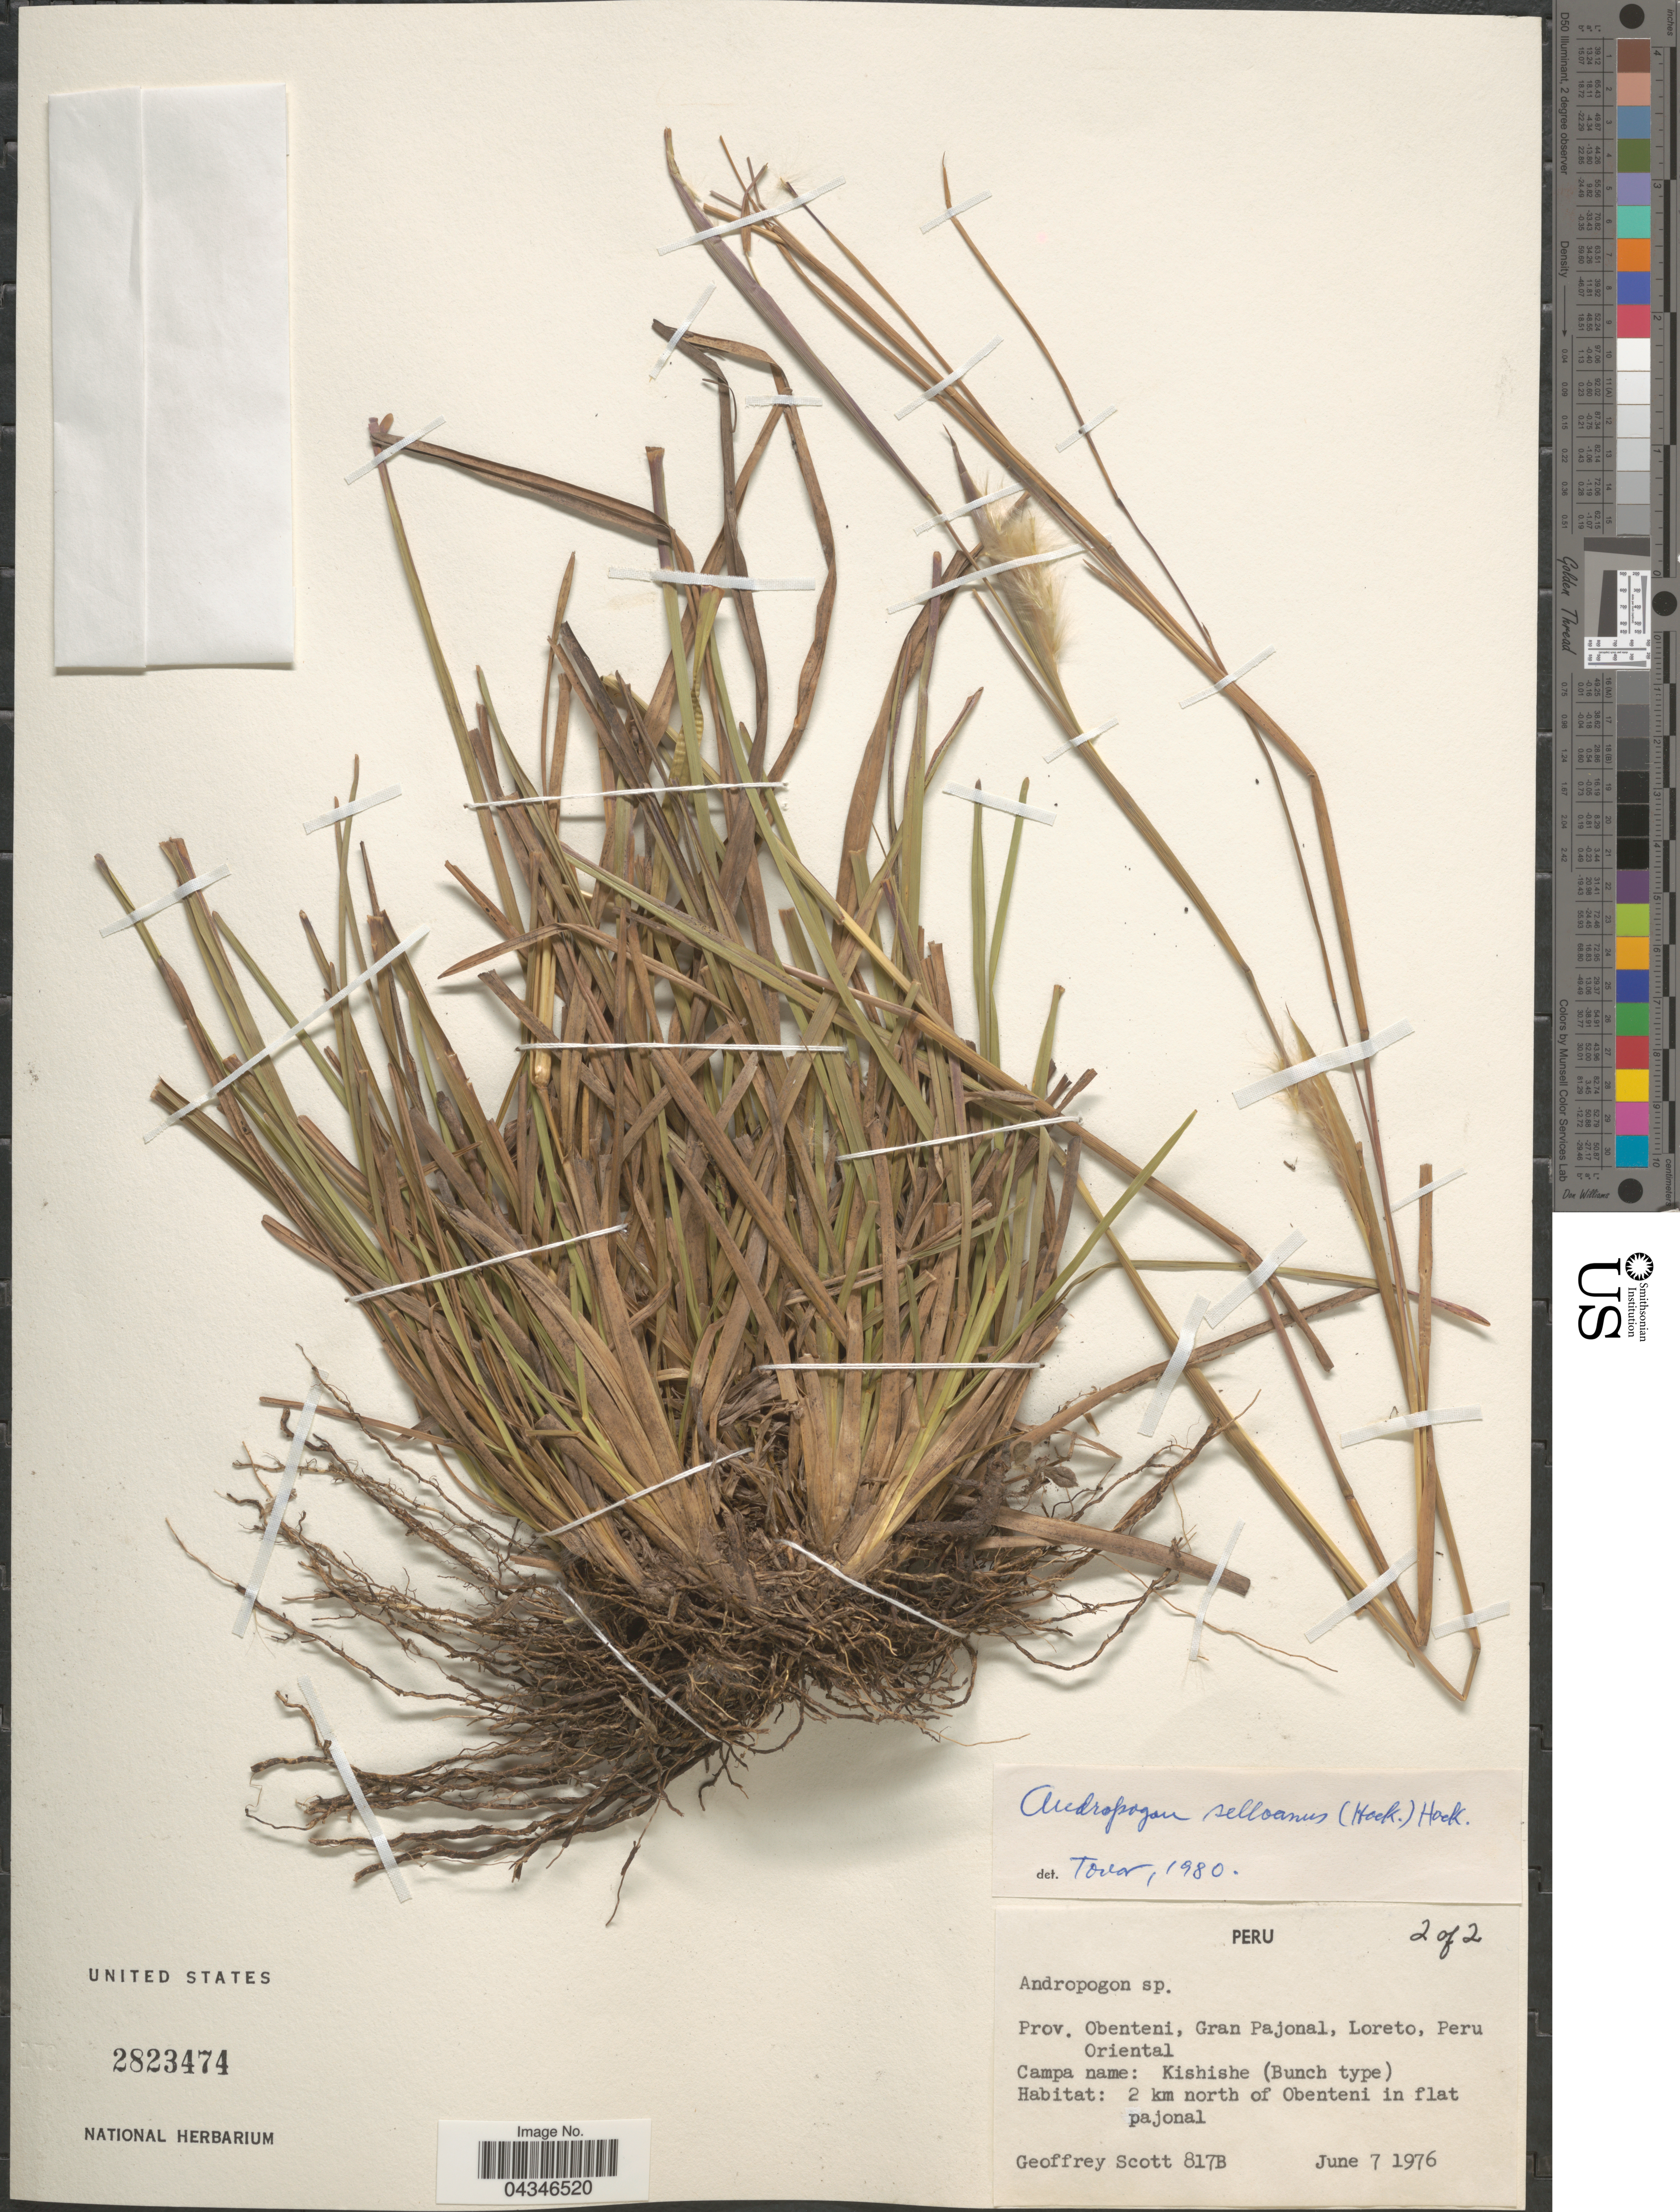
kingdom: Plantae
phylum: Tracheophyta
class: Liliopsida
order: Poales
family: Poaceae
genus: Andropogon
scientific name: Andropogon selloanus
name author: (Hack.) Hack.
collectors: G. Scott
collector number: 817B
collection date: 1976-06-07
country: Peru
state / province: Loreto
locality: Prov. Obenteni, Gran Pajonal, Peru Oriental.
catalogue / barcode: US 2823474